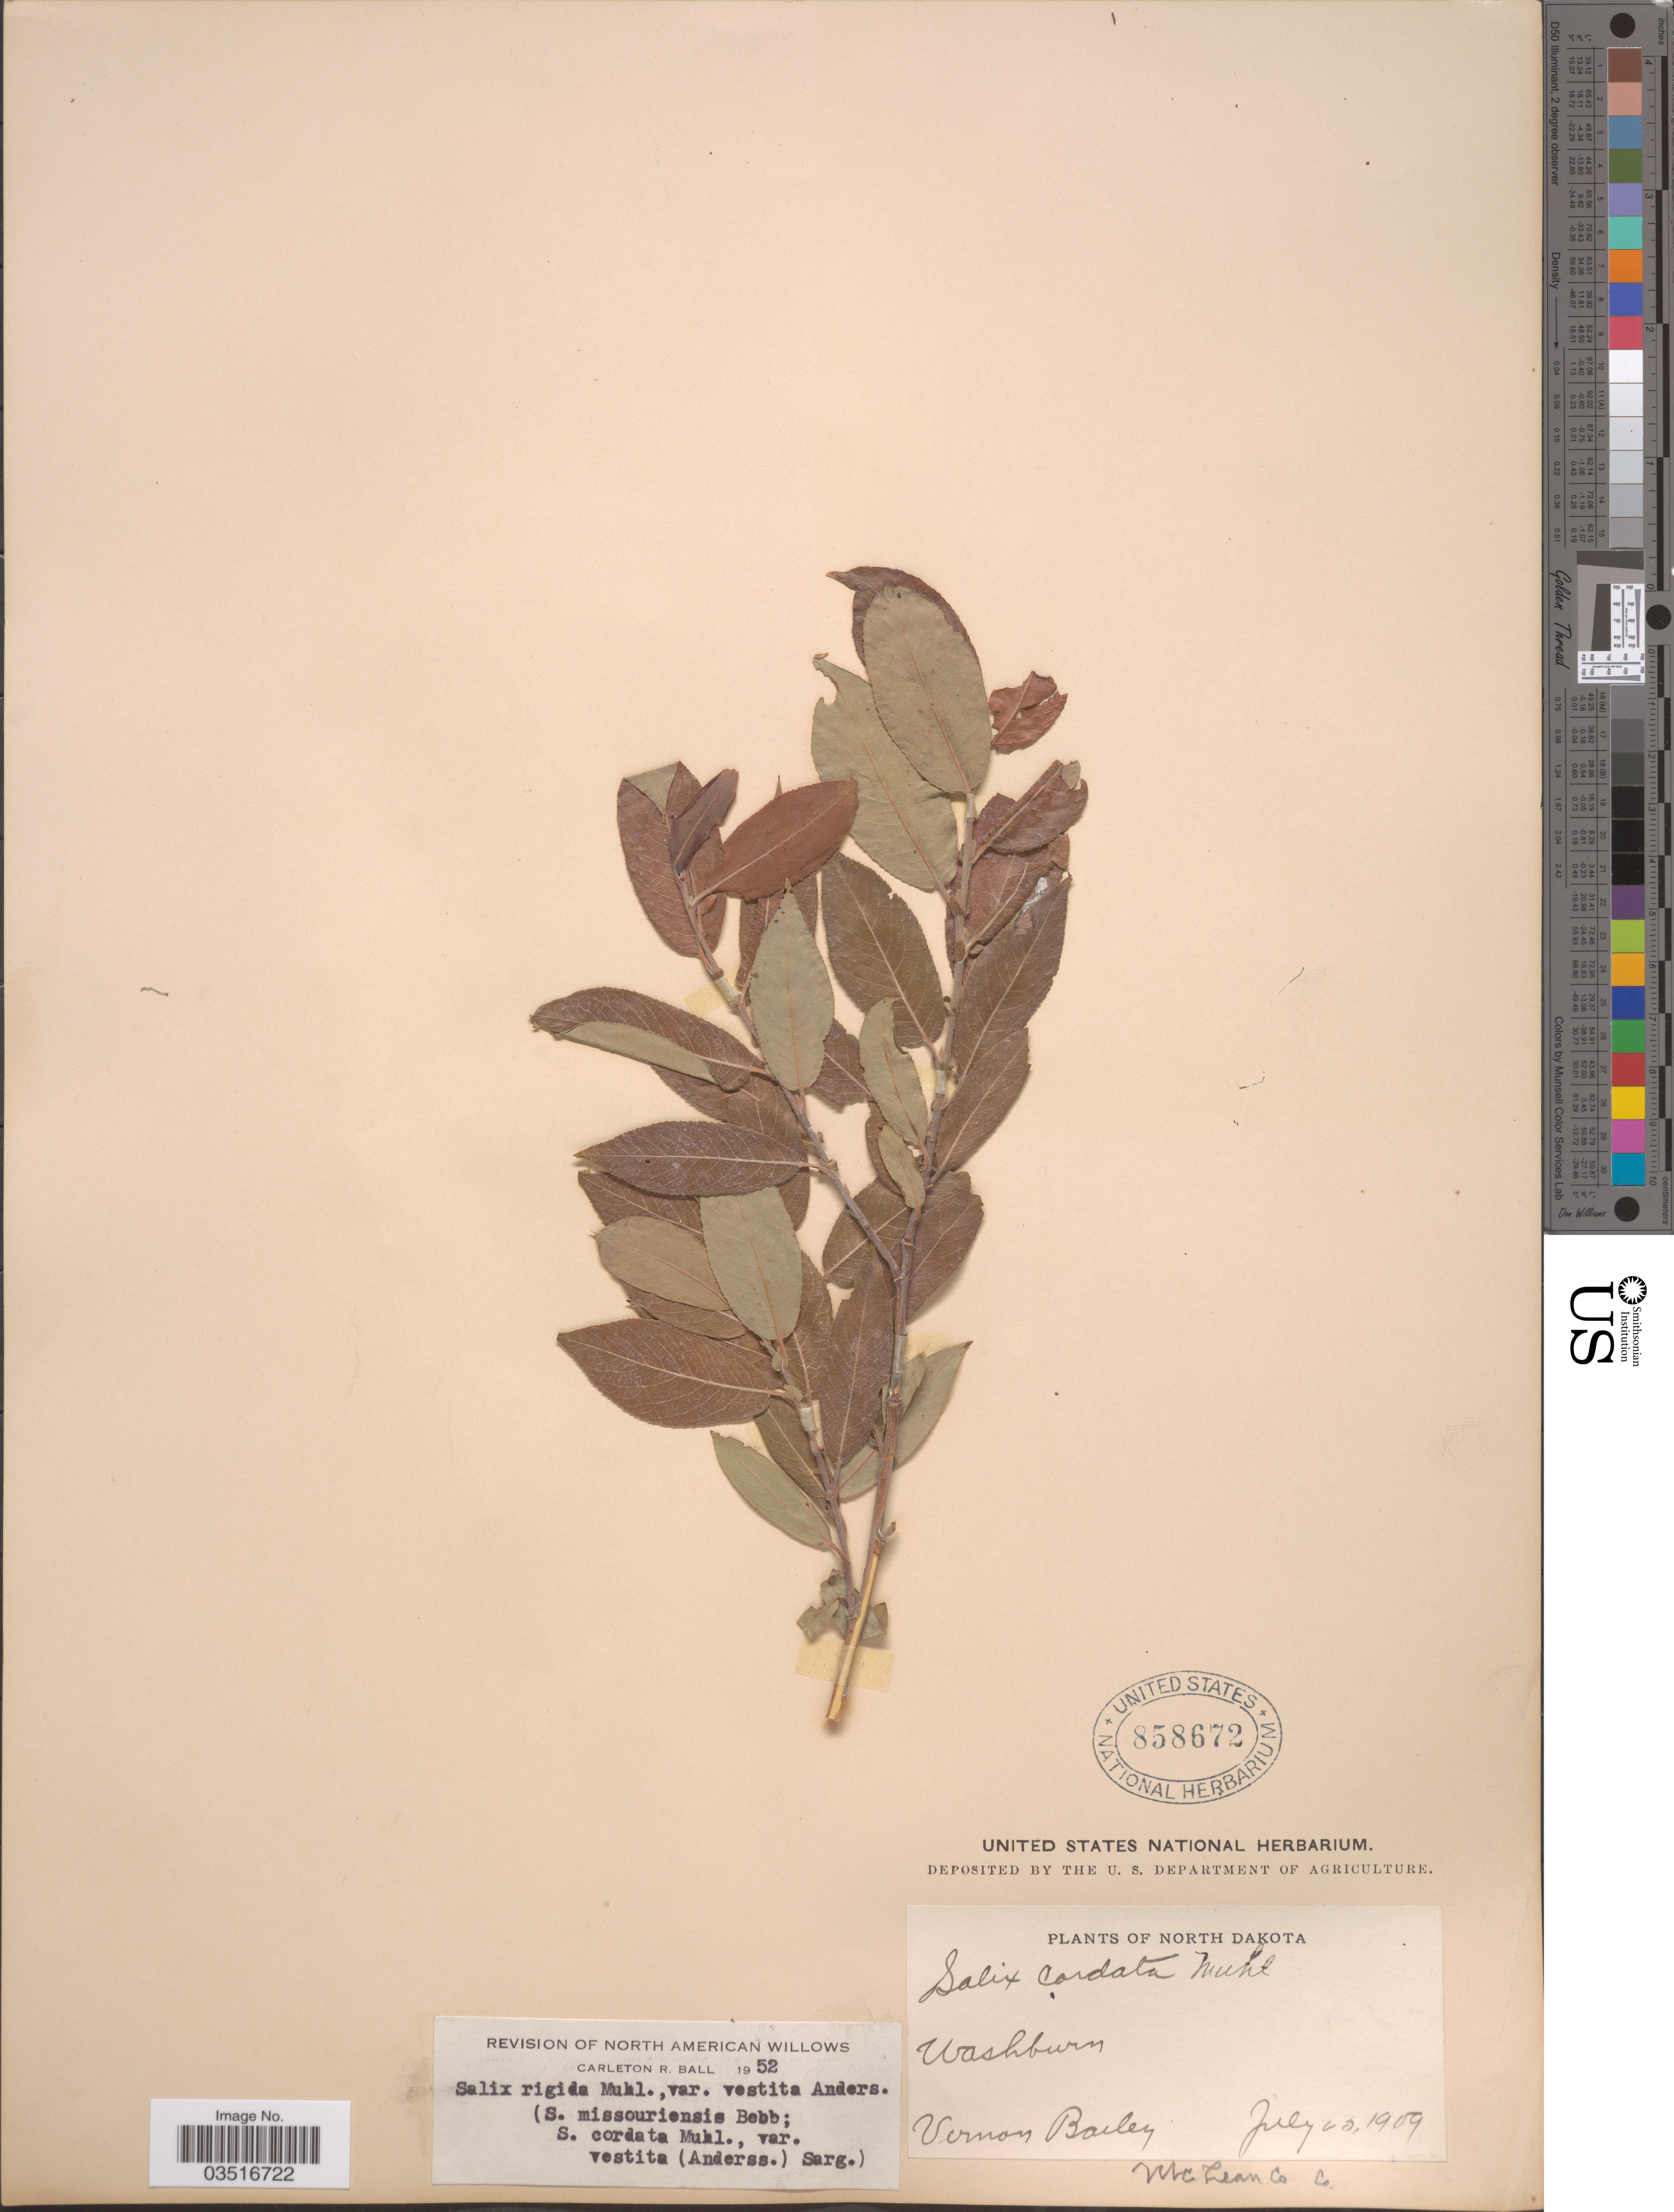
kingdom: Plantae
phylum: Tracheophyta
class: Magnoliopsida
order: Malpighiales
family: Salicaceae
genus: Salix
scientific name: Salix rigida var. vestita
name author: (Andersson) C.R. Ball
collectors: V. O. Bailey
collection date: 1909-07-23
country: United States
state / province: North Dakota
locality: Washburn. McLean Co.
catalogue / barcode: US 858672